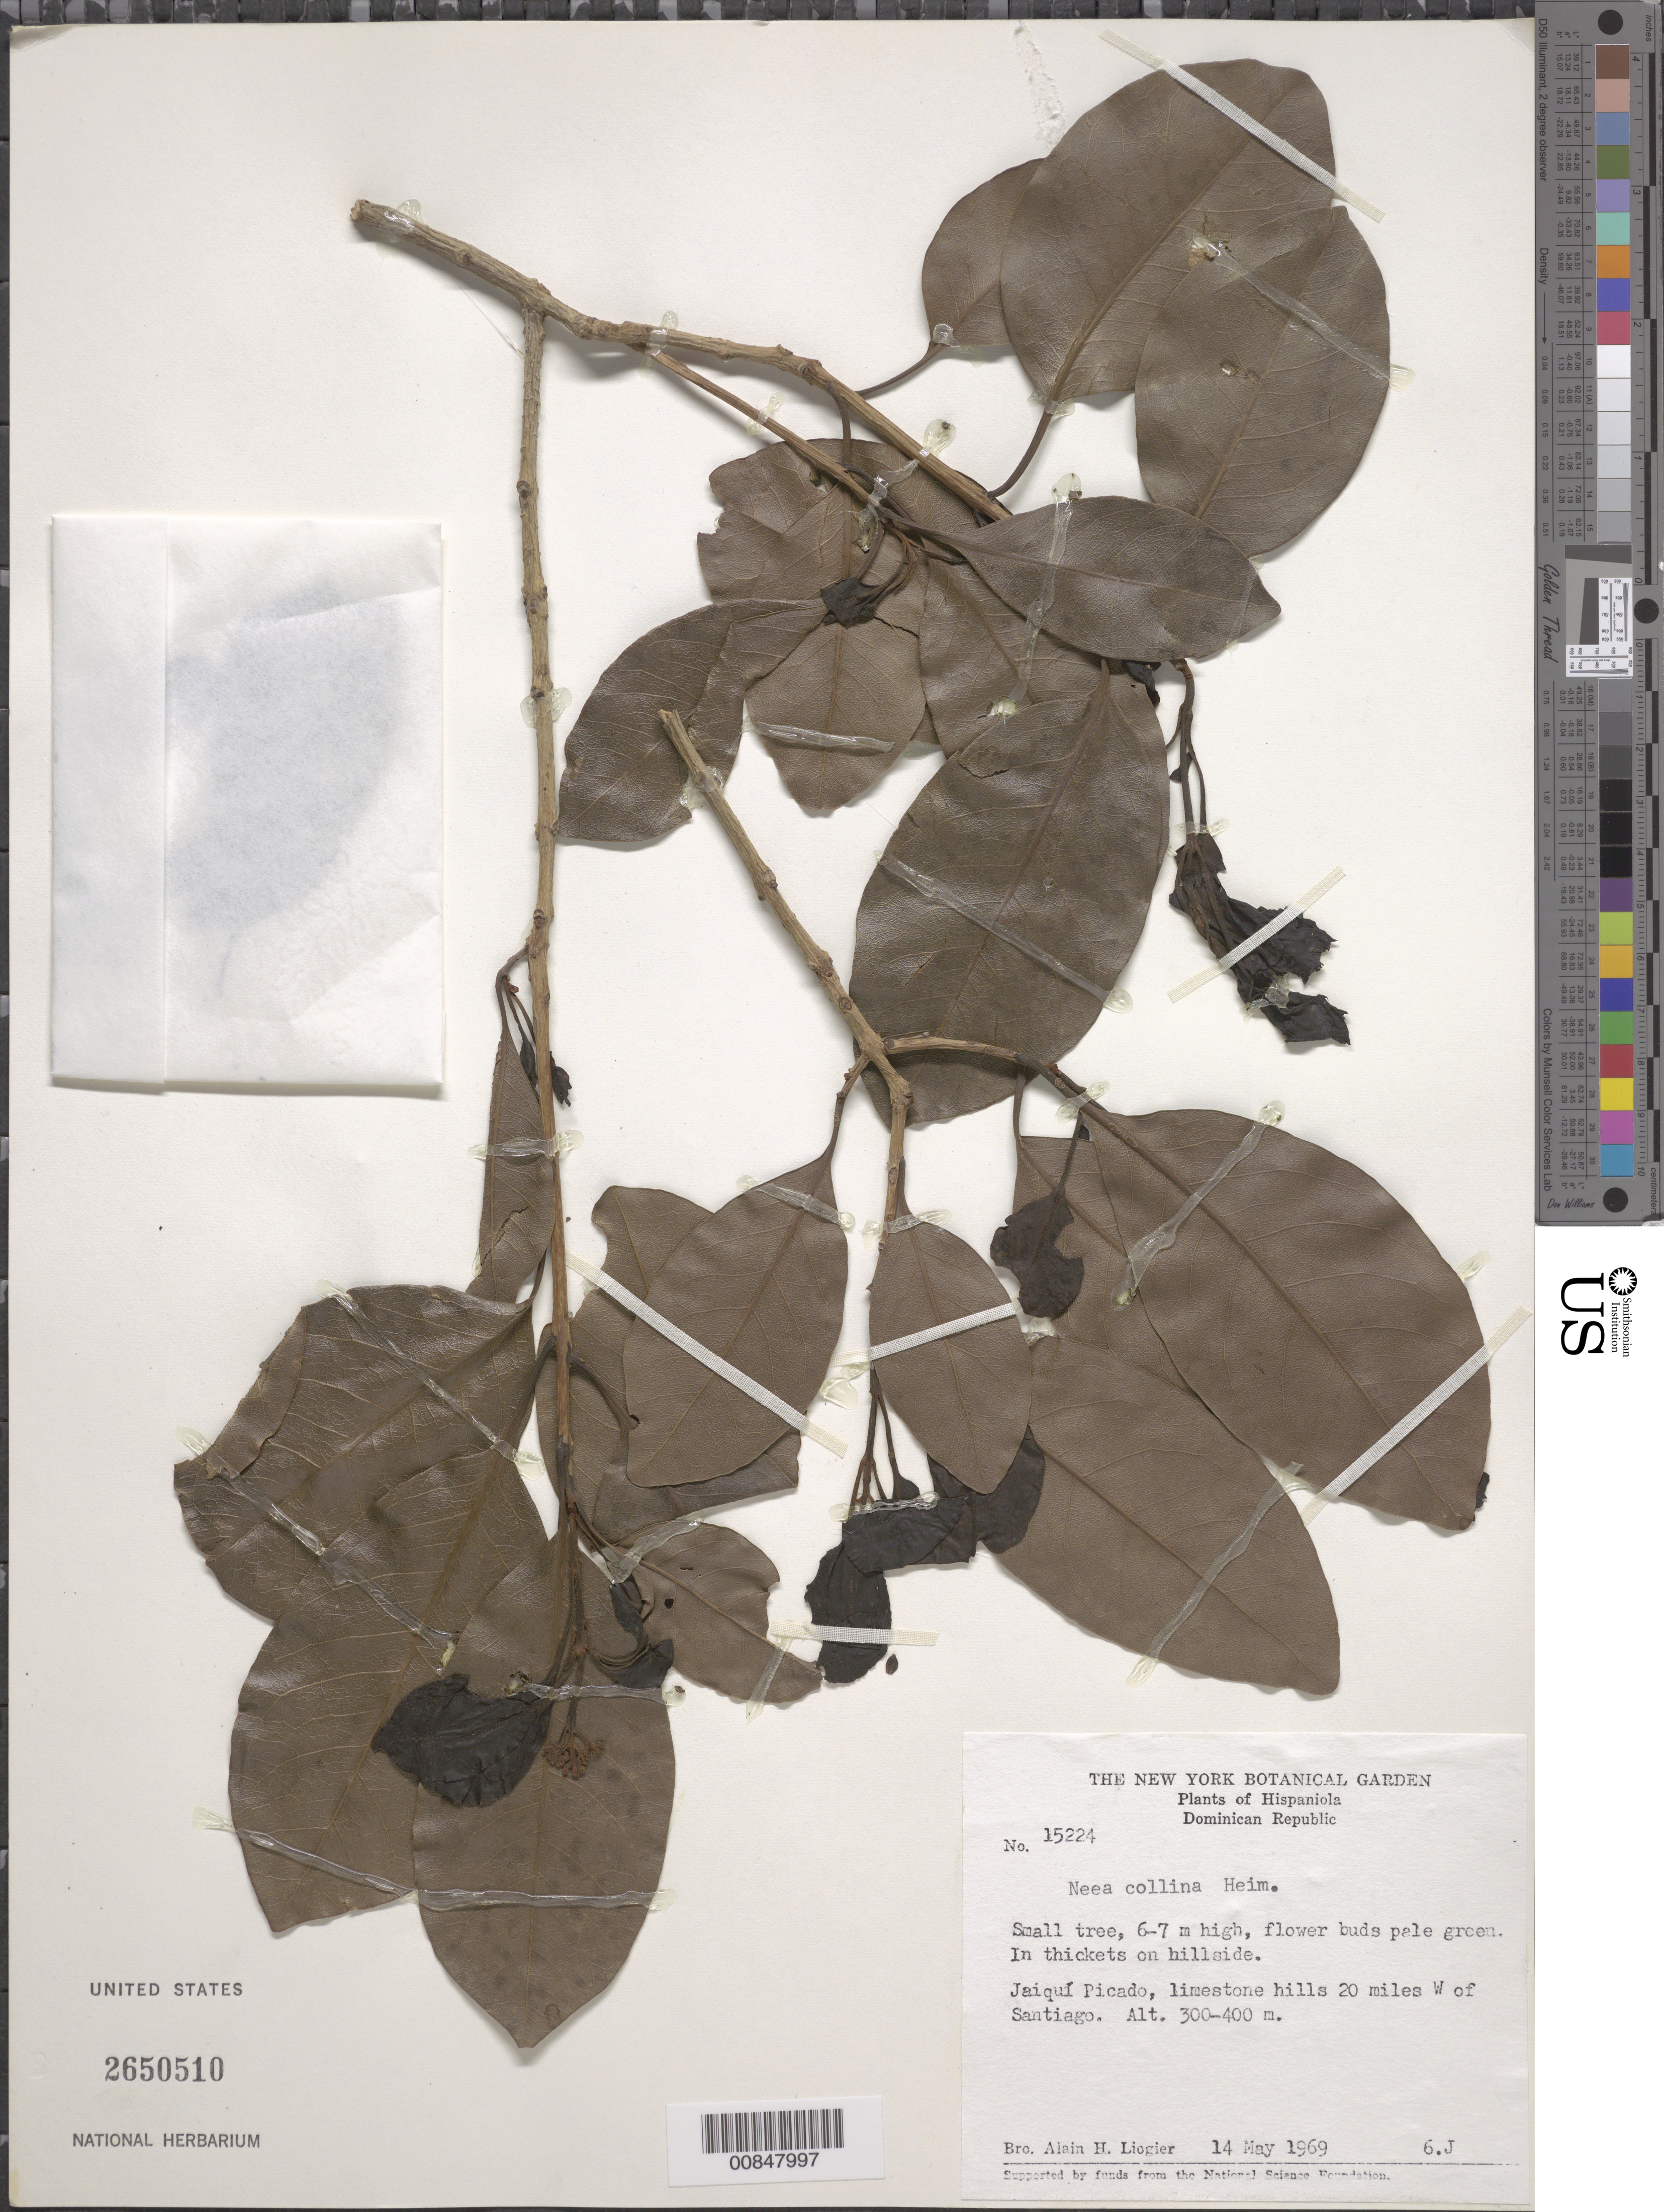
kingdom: Plantae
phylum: Tracheophyta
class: Magnoliopsida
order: Caryophyllales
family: Nyctaginaceae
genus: Neea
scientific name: Neea collina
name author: Heimerl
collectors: A. H. Liogier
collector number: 15224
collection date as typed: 14 May 1969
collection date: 1969-05-14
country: Dominican Republic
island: Hispaniola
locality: Jaiquí Picado, limestone hills 20 miles W of Santiago.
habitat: In thickets on hillside. Limestone hills.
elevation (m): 300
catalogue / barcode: US 2650510